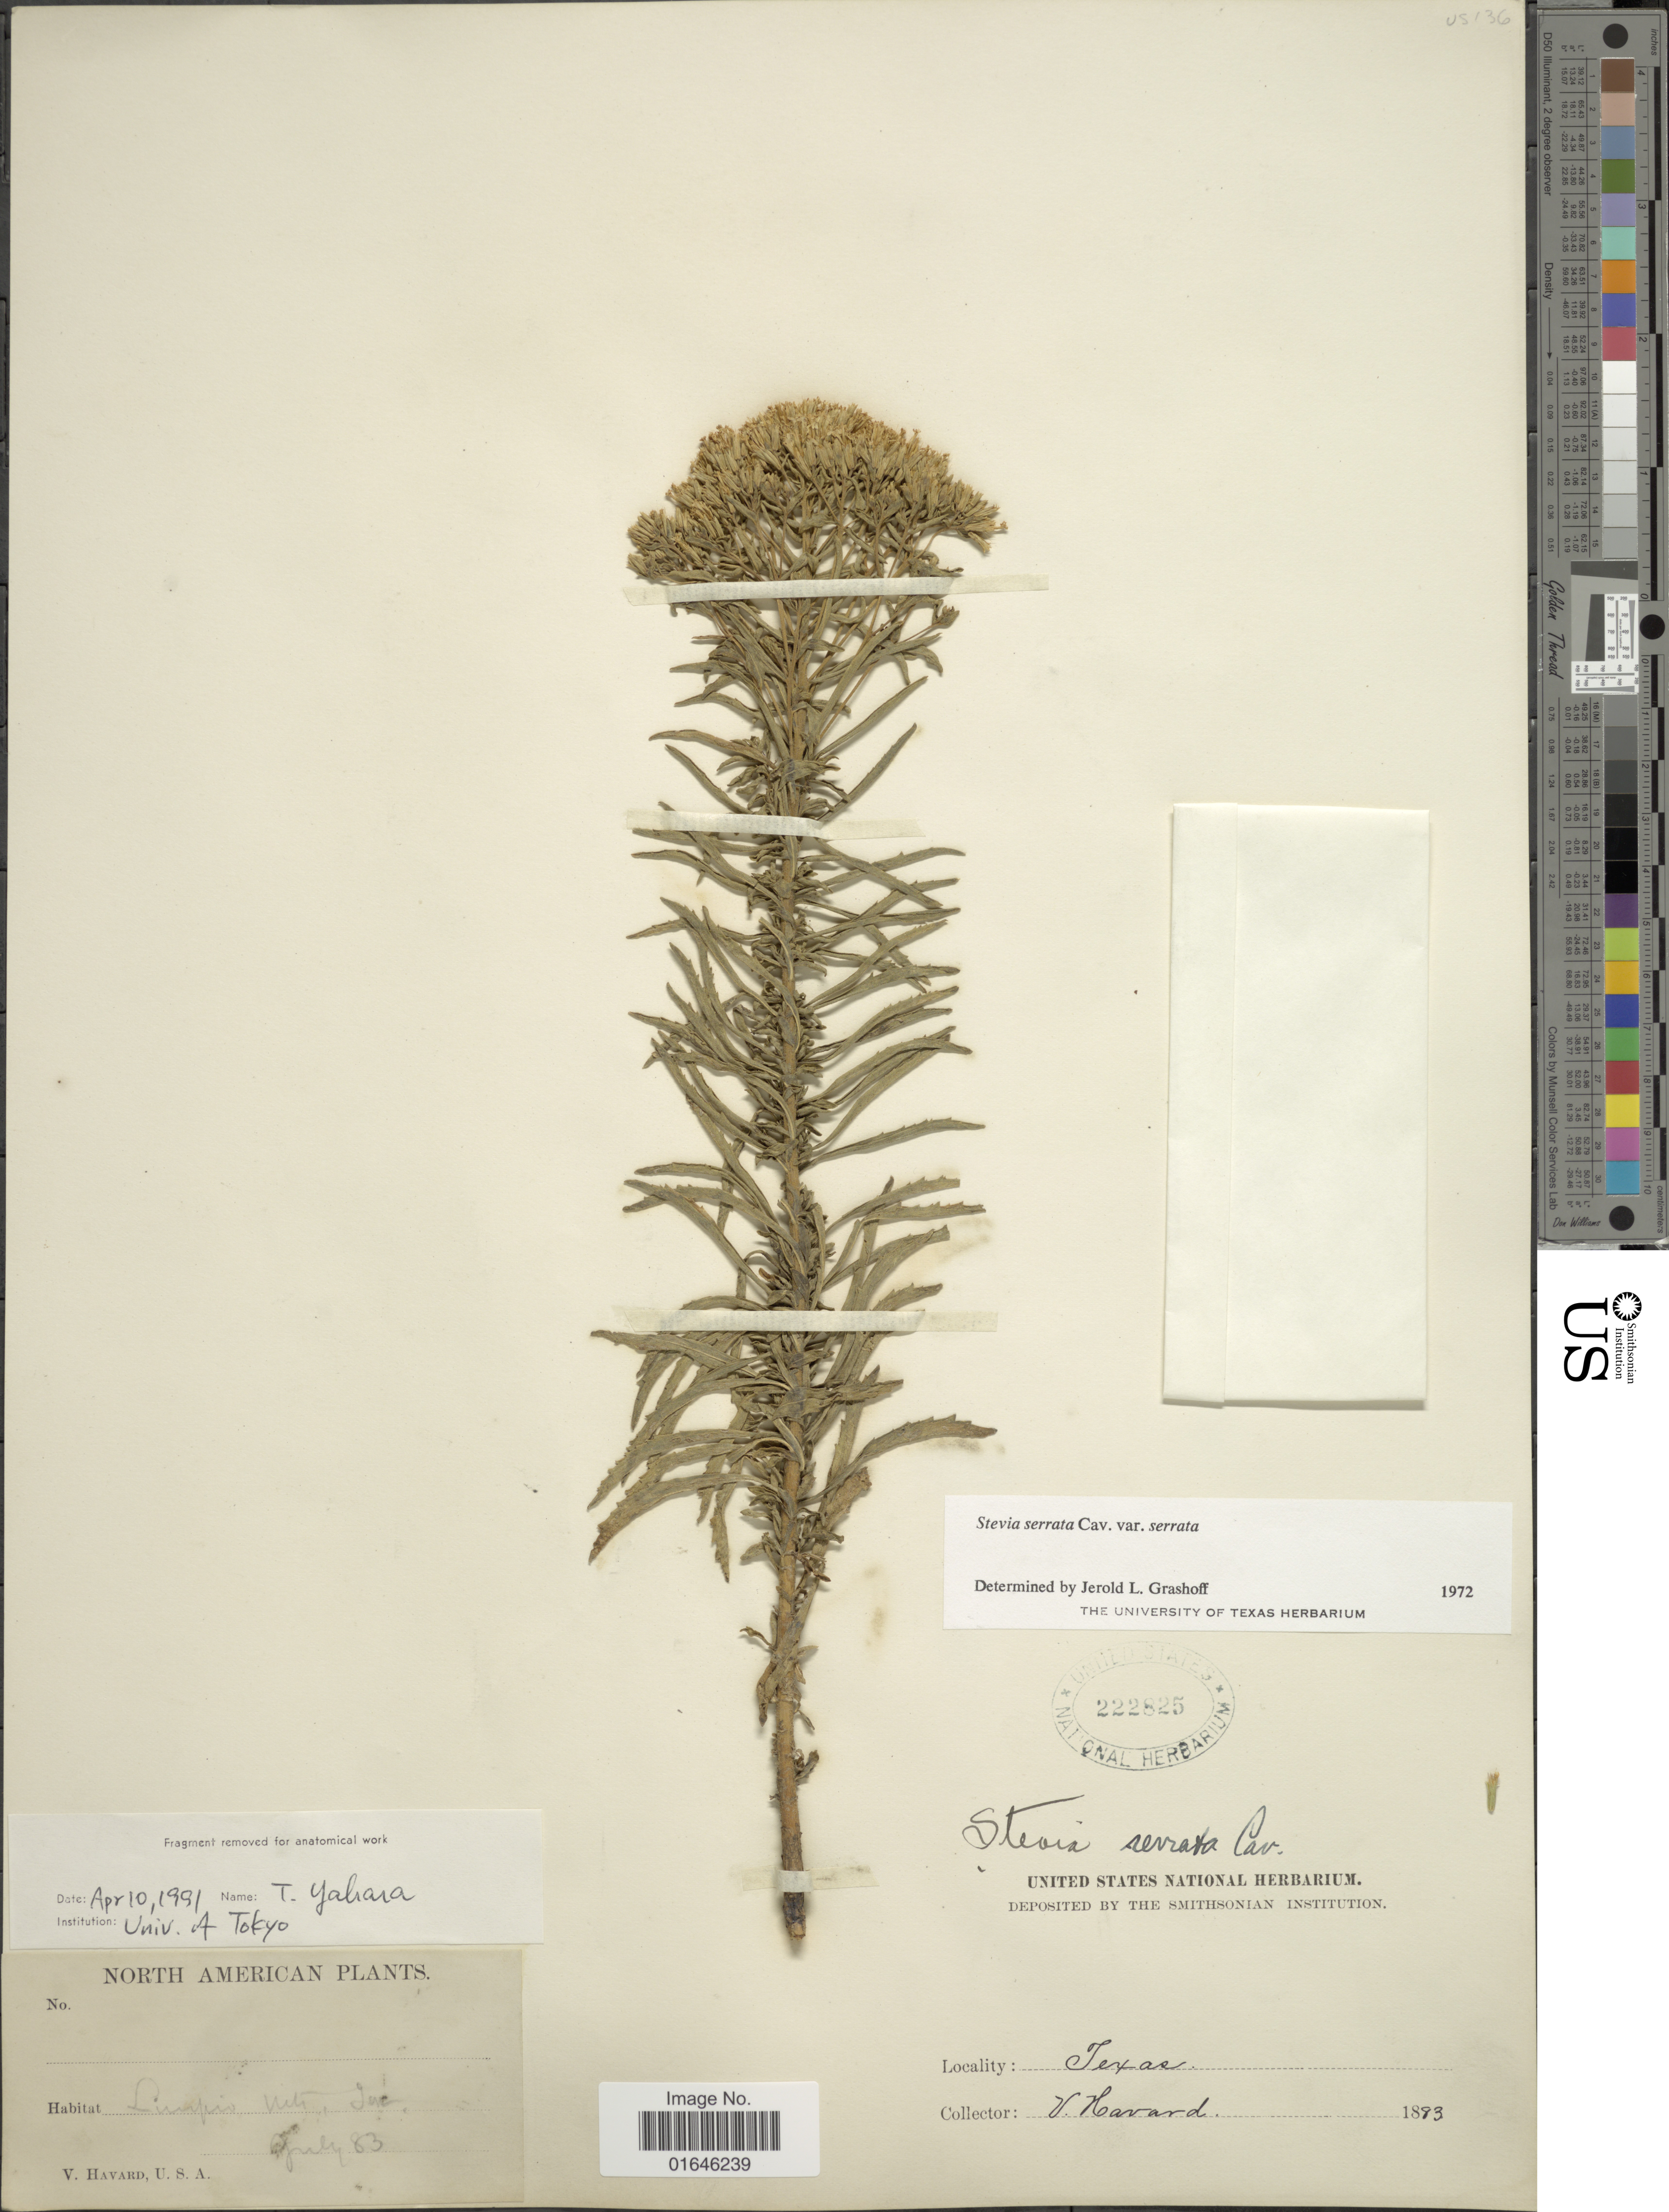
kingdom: Plantae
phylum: Tracheophyta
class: Magnoliopsida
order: Asterales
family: Asteraceae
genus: Stevia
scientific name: Stevia serrata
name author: Cav.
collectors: V. Havard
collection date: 1883-07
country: United States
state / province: Texas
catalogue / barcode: US 222825